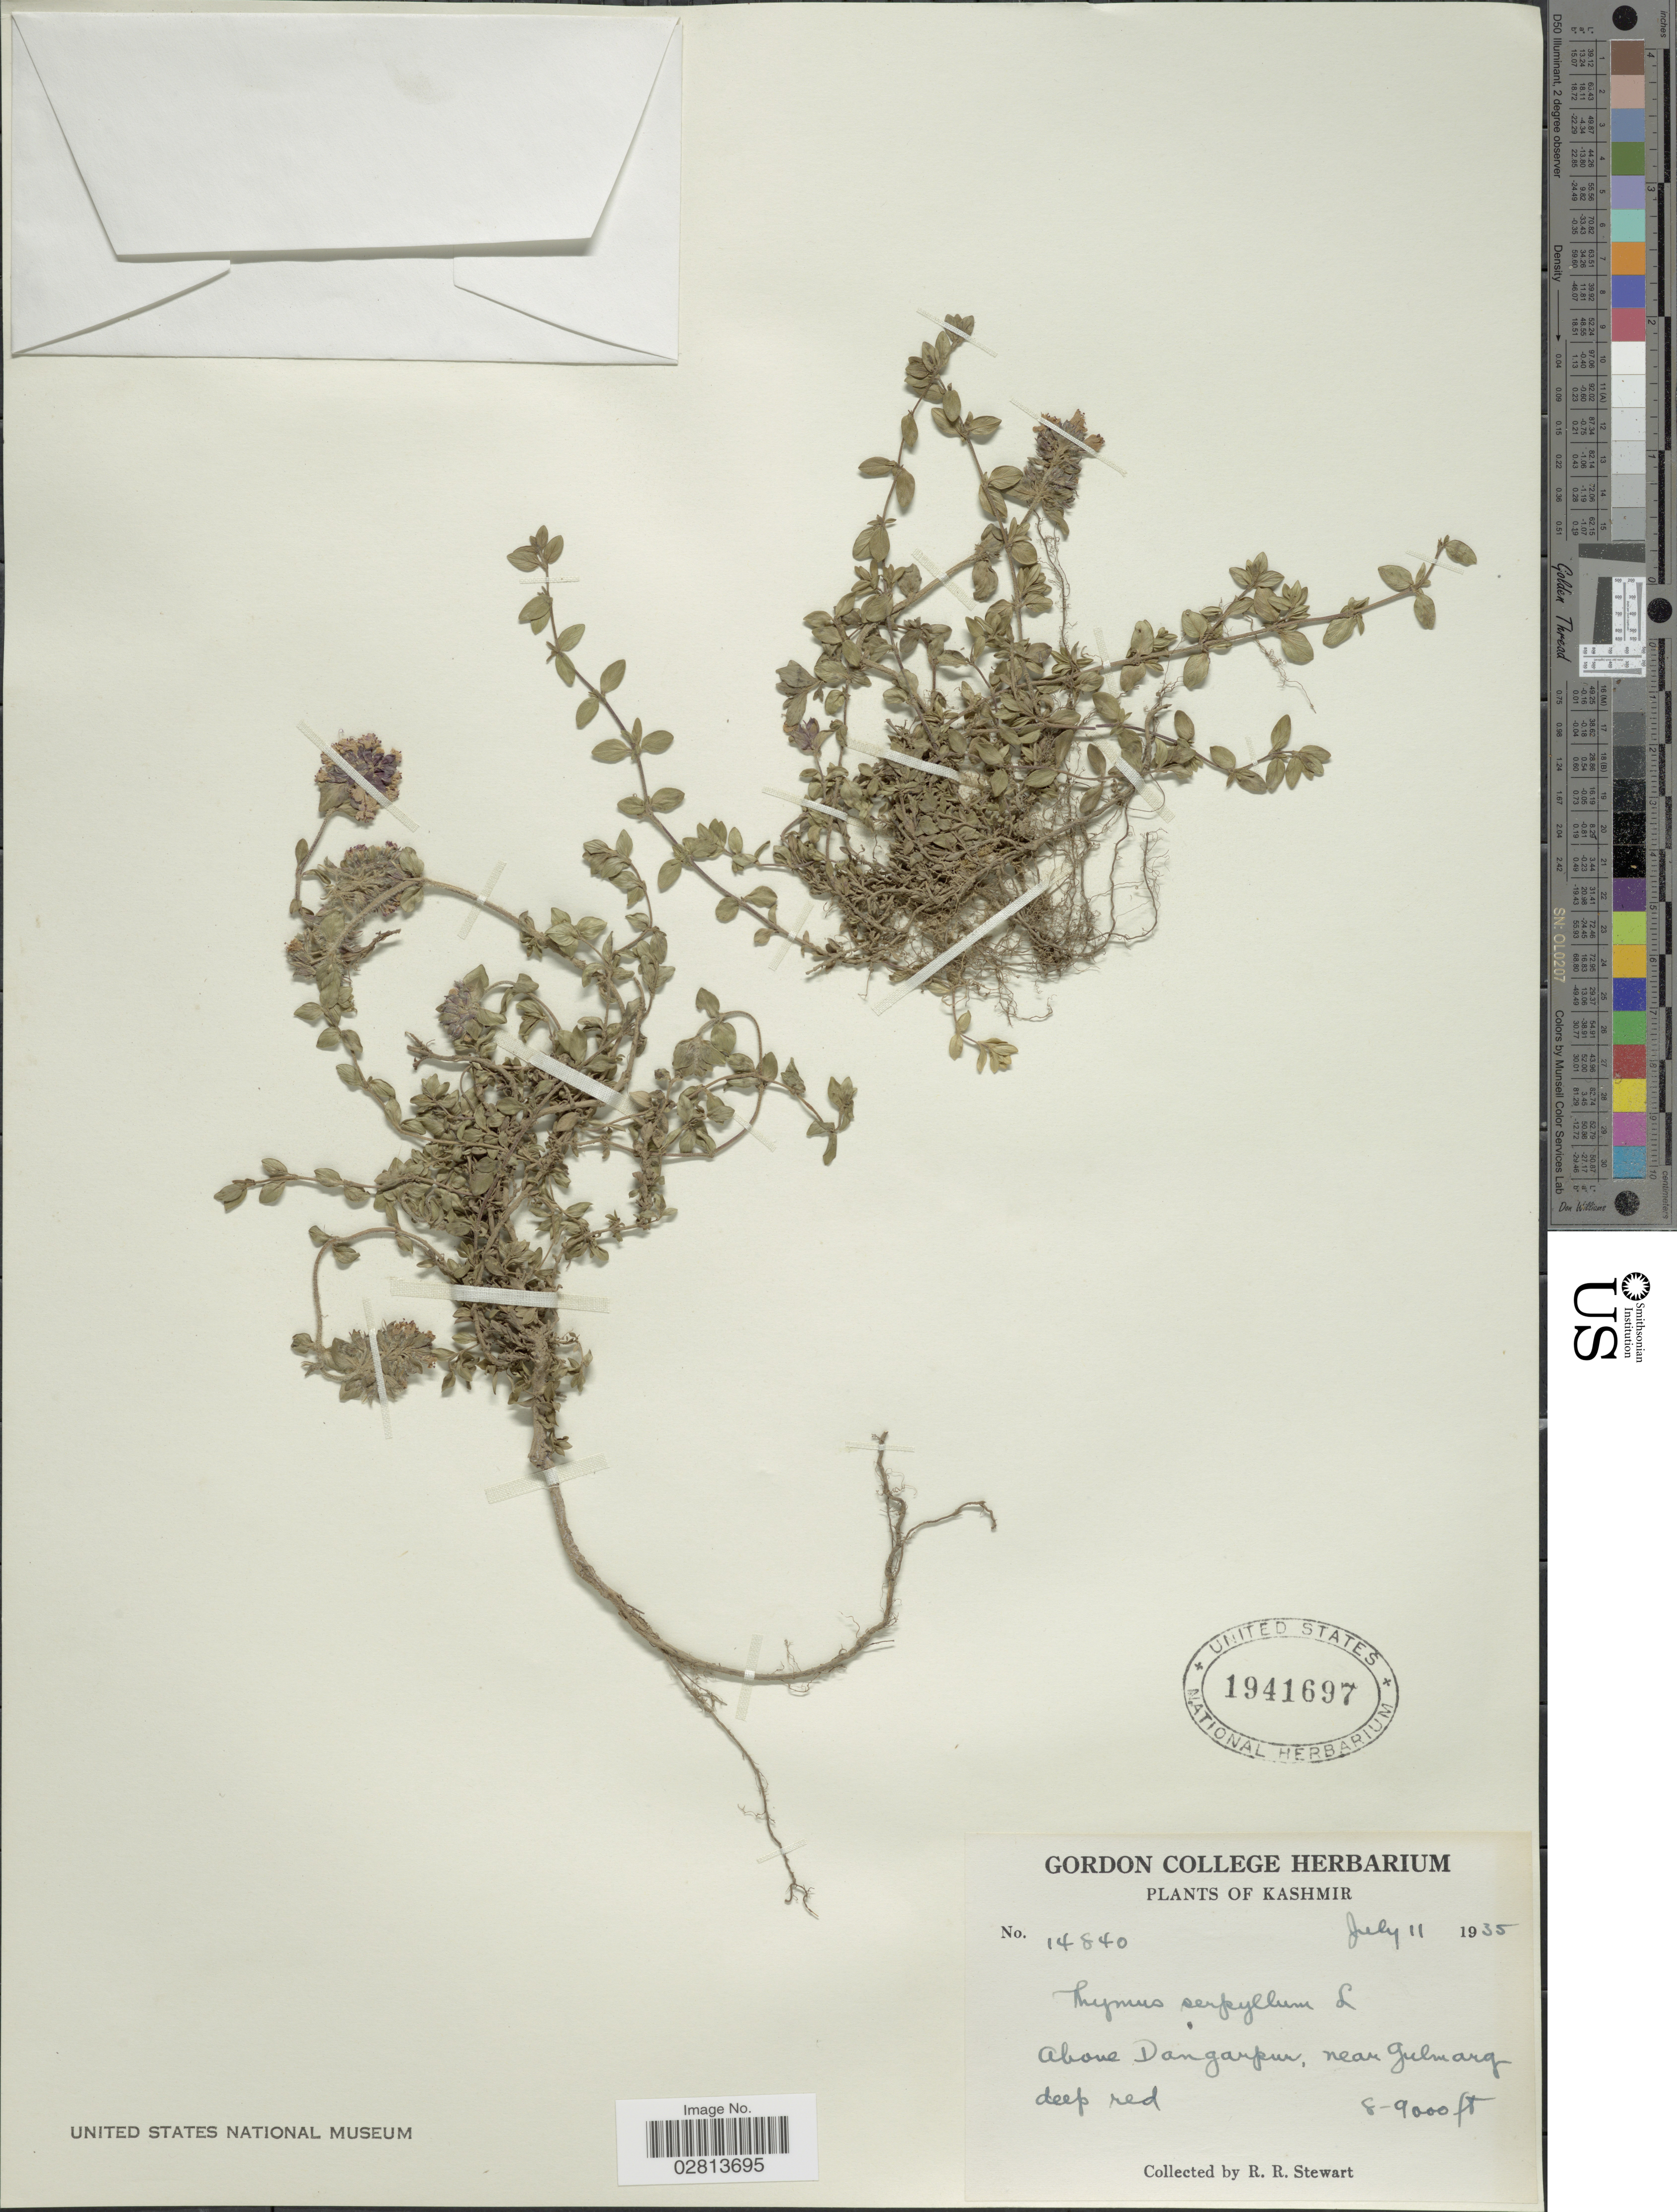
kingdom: Plantae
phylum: Tracheophyta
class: Magnoliopsida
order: Lamiales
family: Lamiaceae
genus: Thymus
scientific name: Thymus serpyllum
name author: L.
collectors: R. R. Stewart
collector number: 14840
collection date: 1935-07-11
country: India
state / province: Jammu and Kashmir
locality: Kashmir. Above Dangarpun, near Gulmarg.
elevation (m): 2438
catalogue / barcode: US 1941697